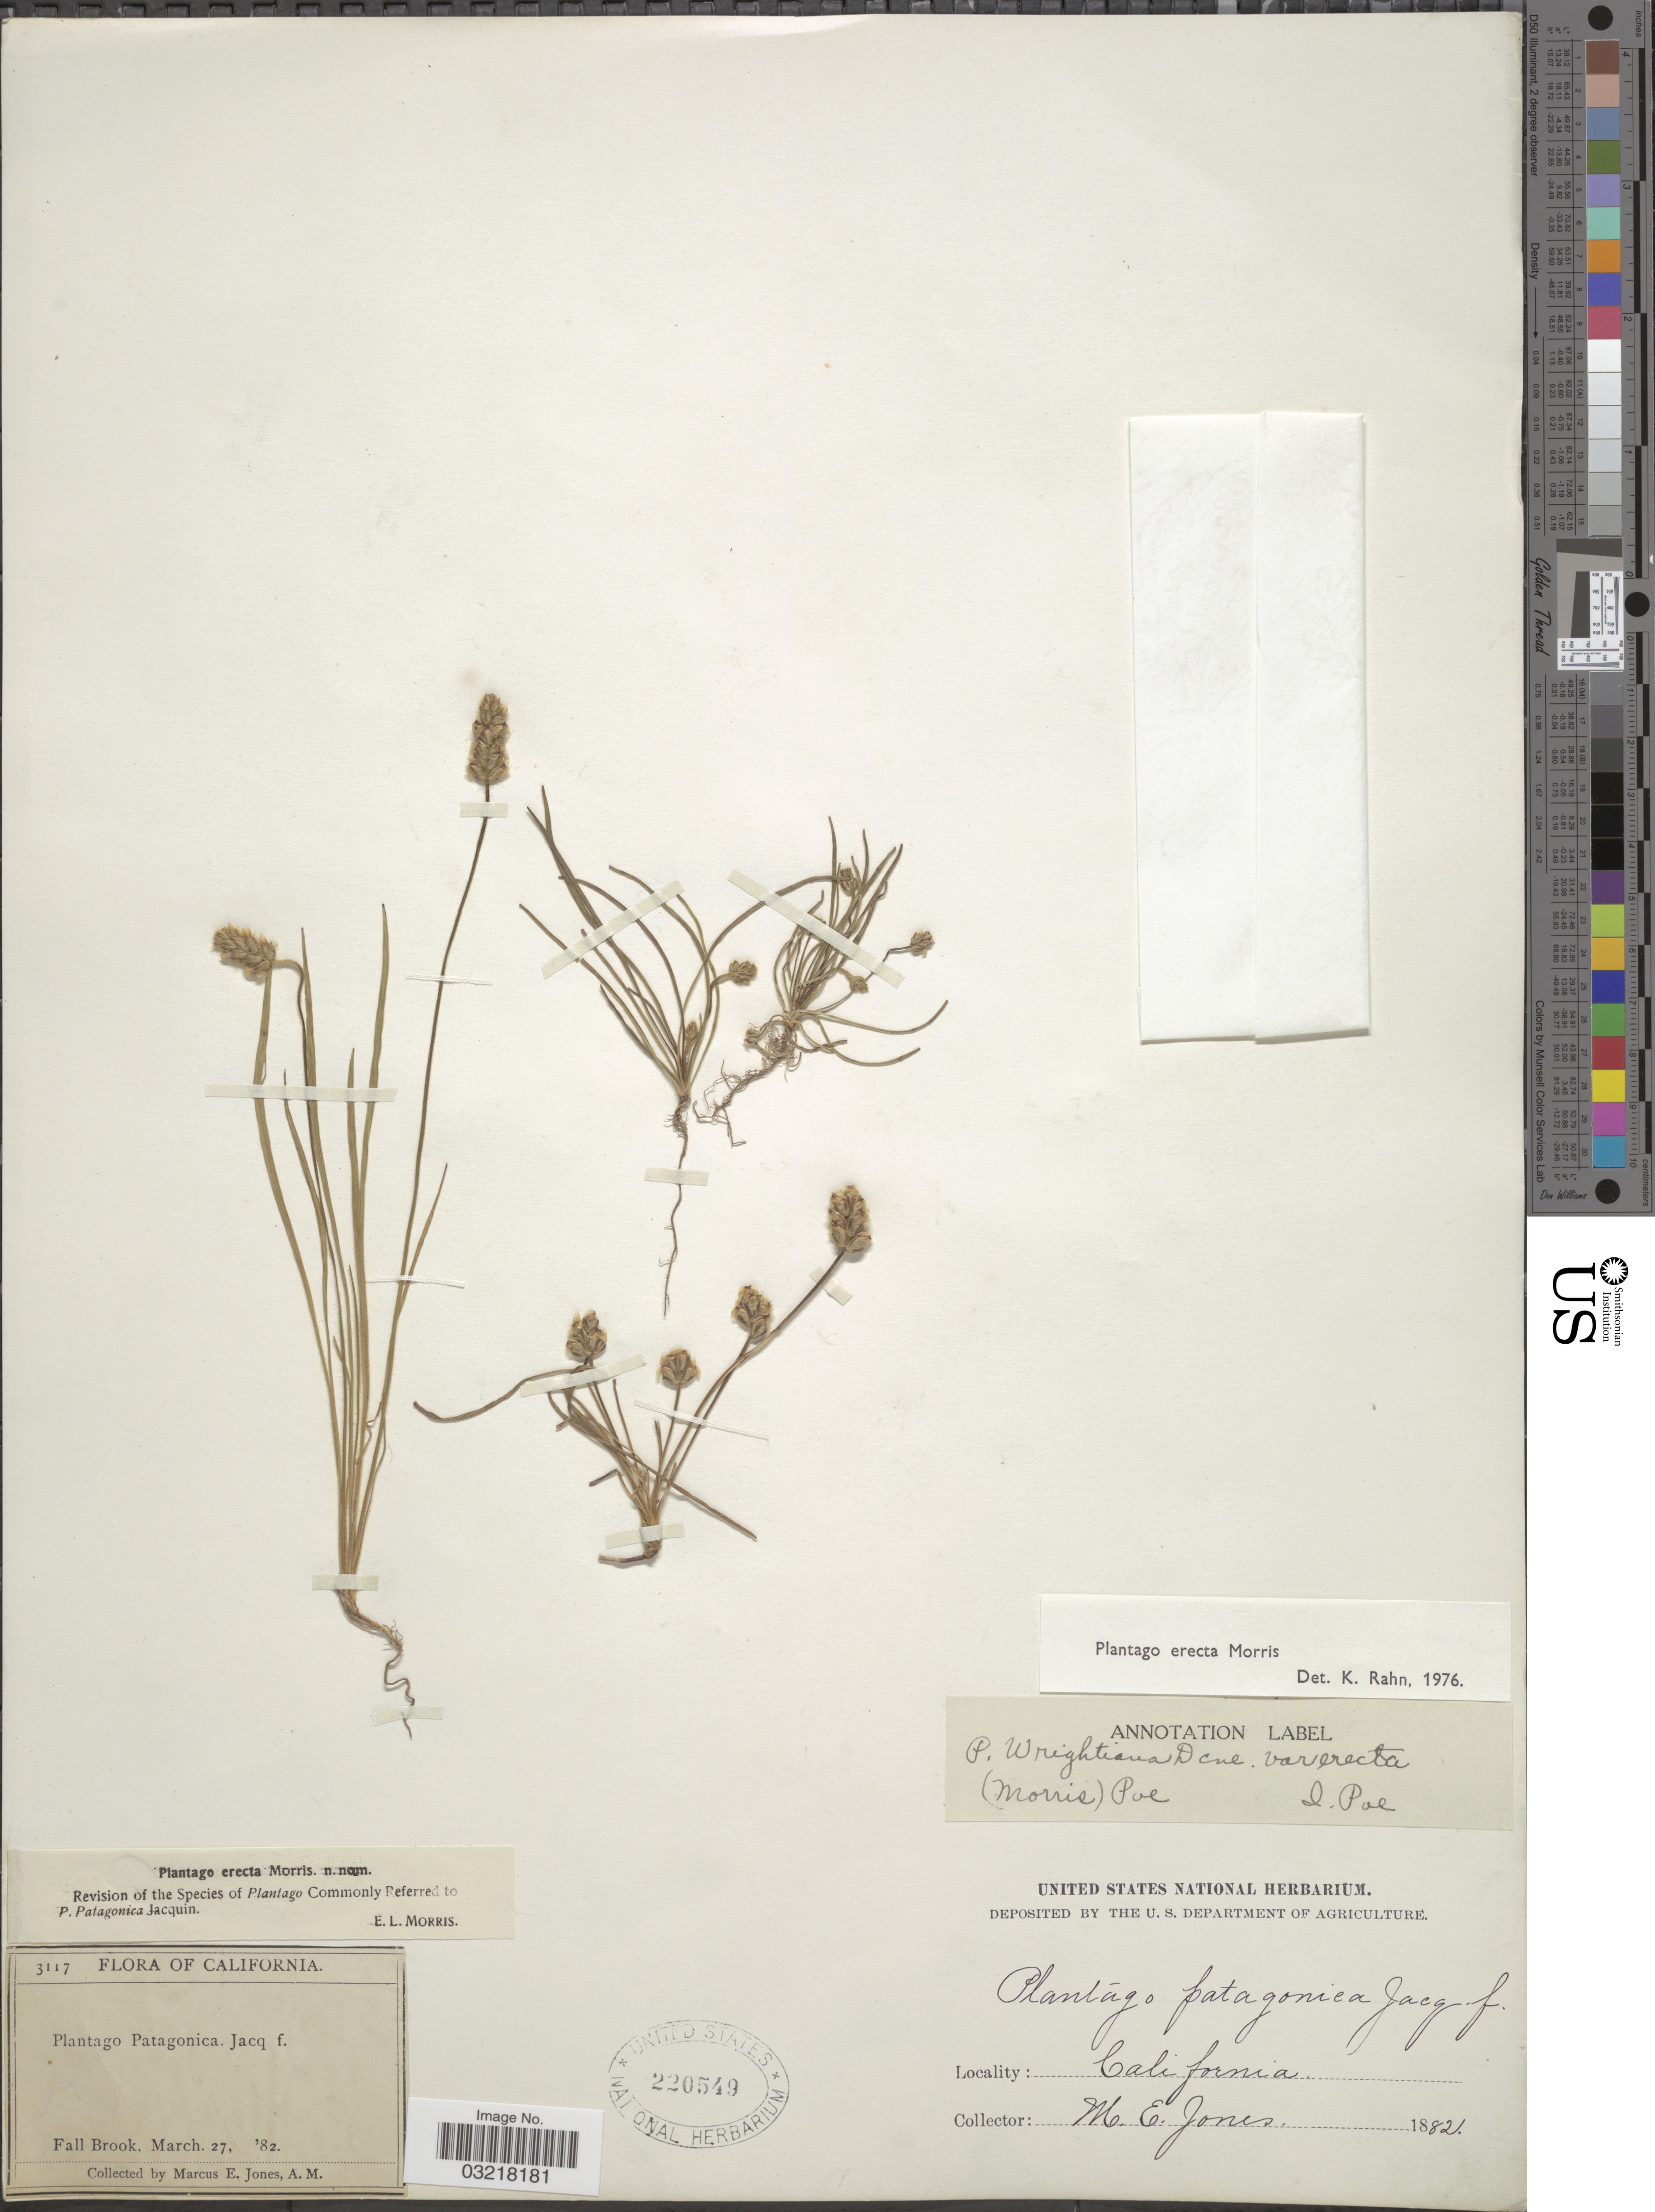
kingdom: Plantae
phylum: Tracheophyta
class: Magnoliopsida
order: Lamiales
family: Plantaginaceae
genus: Plantago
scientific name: Plantago erecta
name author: Morris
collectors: M. E. Jones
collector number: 3117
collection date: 1882-03-27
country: United States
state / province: California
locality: Fall Brook.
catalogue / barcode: US 220549